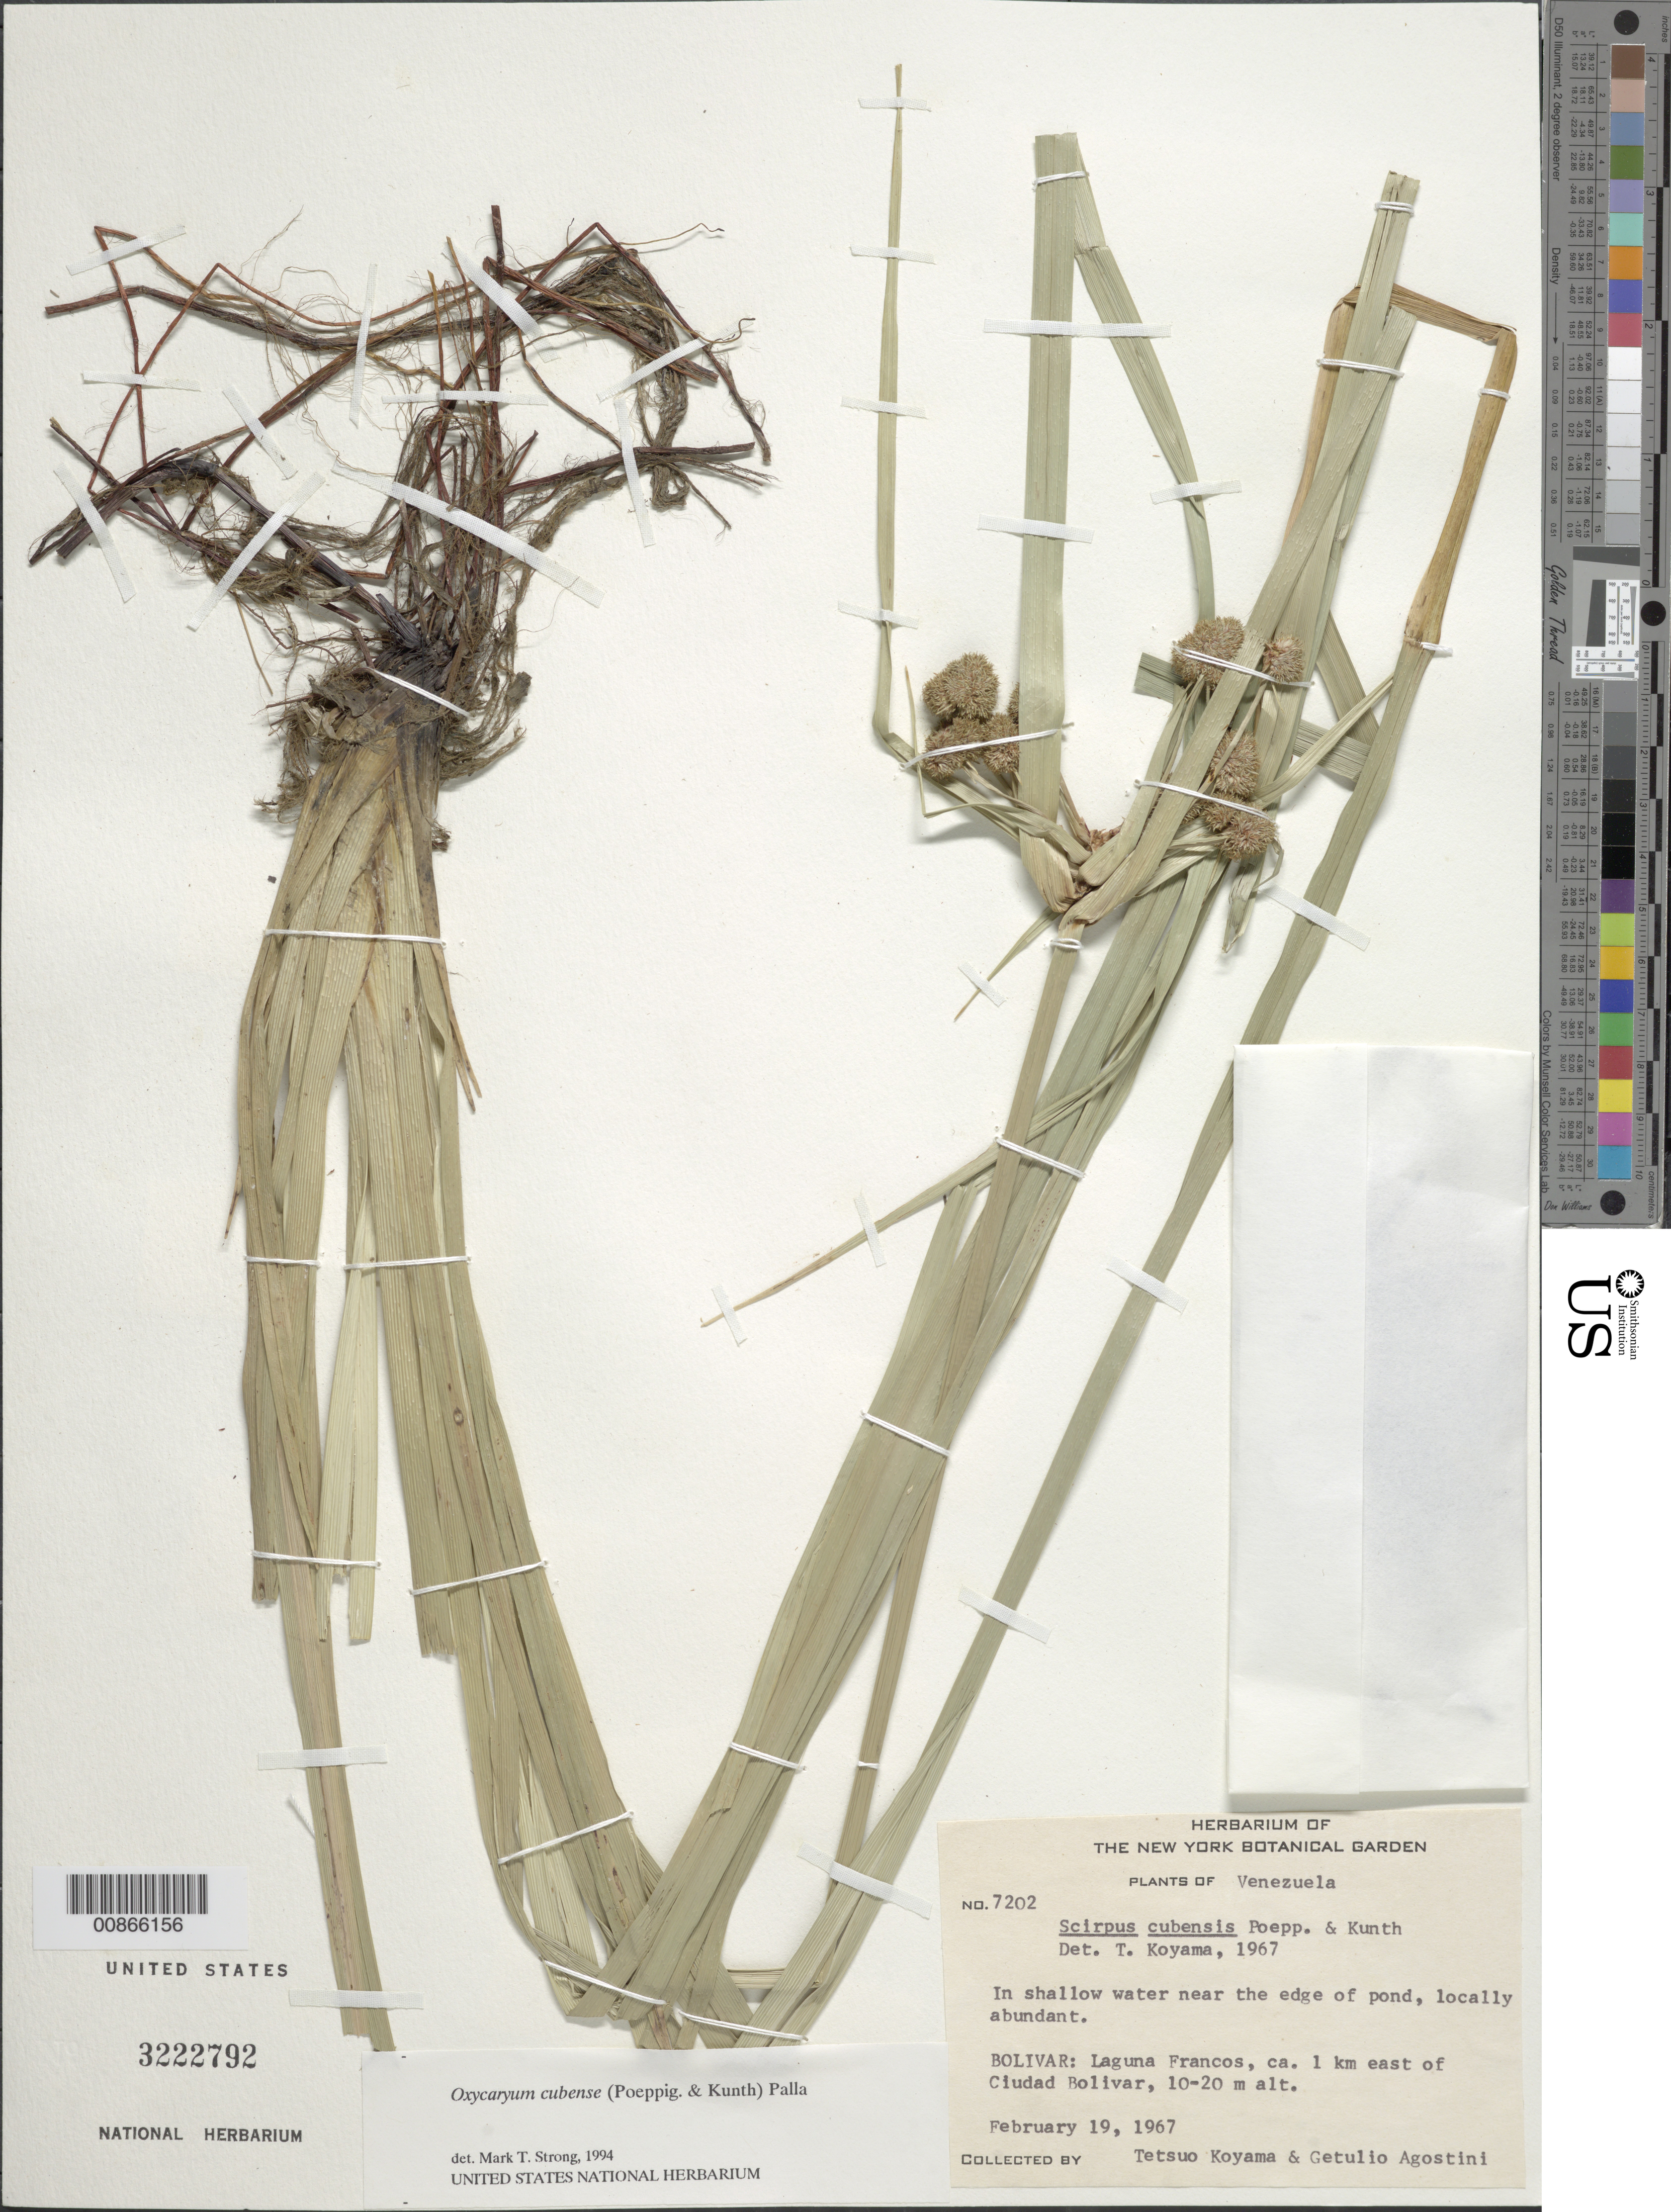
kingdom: Plantae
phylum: Tracheophyta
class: Liliopsida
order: Poales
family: Cyperaceae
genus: Cyperus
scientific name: Cyperus blepharoleptos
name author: Steud.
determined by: Strong, M. T., (US), Smithsonian Institution - National Museum of Natural History (UNITED STATES)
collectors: T. Koyama & G. Agostini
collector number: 7202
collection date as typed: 19-Feb-67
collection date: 1967-02-19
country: Venezuela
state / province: Bolívar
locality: Río Orinoco, 1 km E of Ciudad Bolívar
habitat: Shallow waater near edge of pond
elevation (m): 10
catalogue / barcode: US 3222792